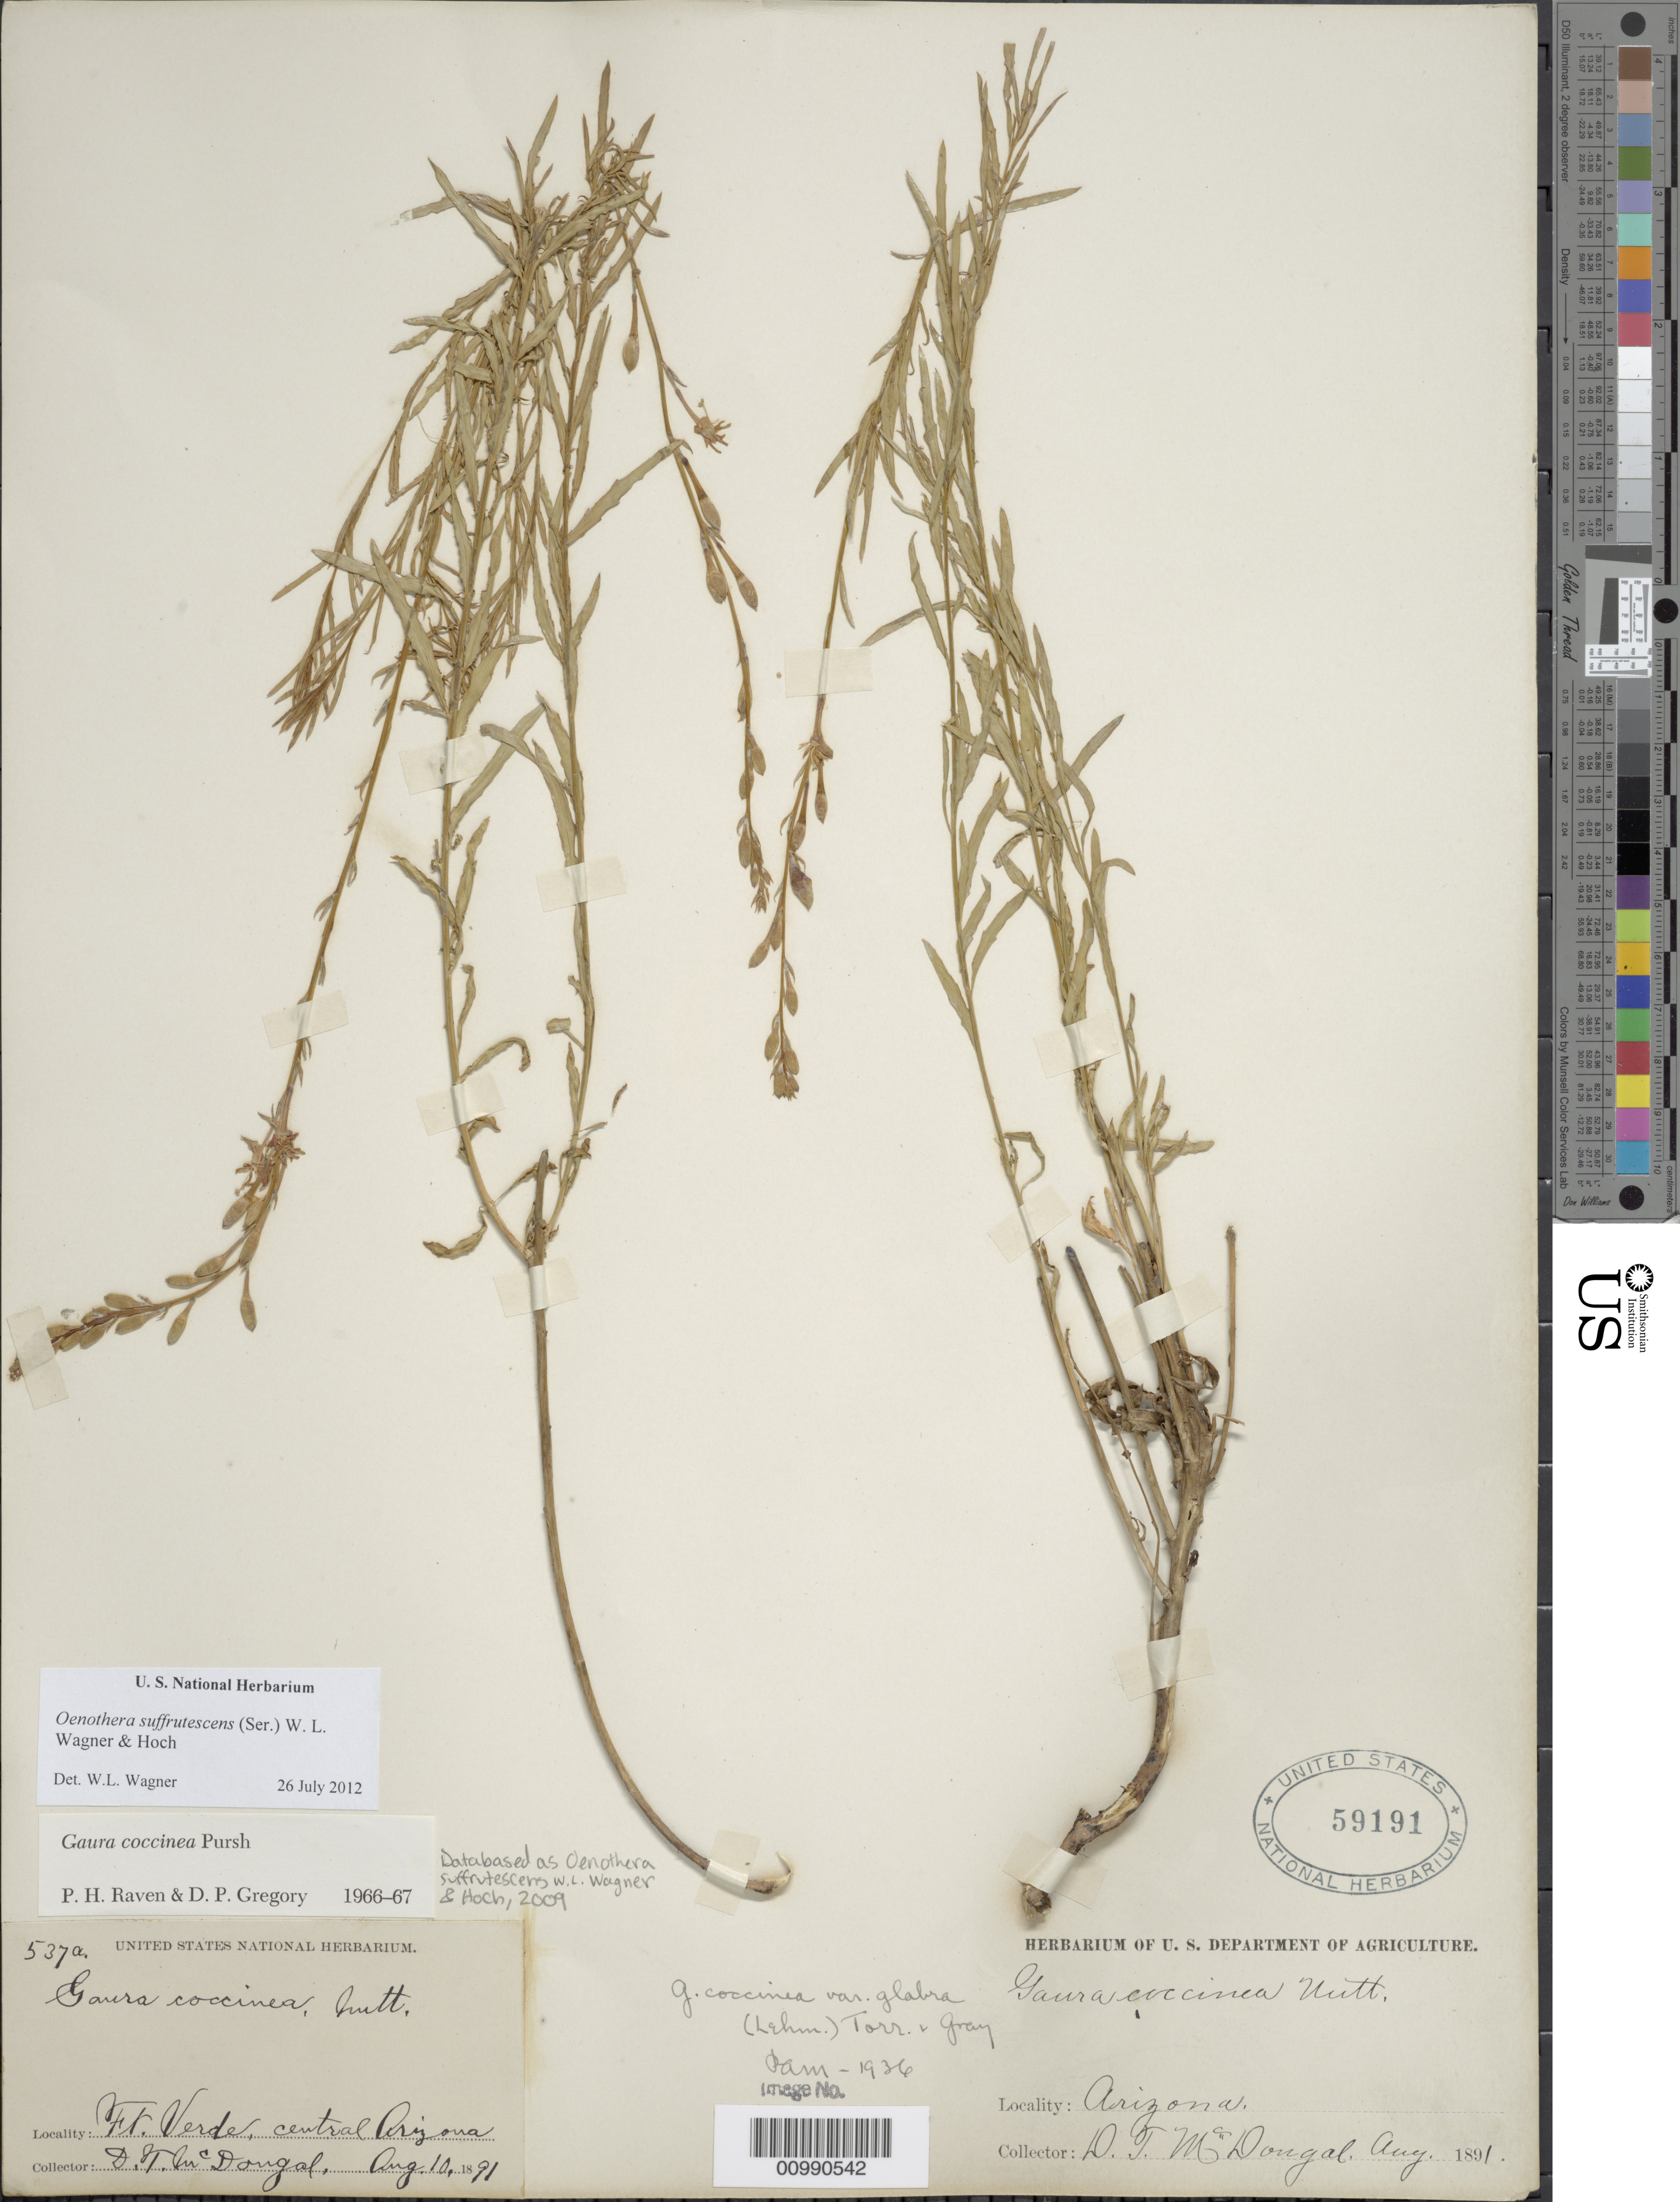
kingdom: Plantae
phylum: Tracheophyta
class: Magnoliopsida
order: Myrtales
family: Onagraceae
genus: Oenothera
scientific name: Oenothera suffrutescens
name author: (Ser.) W.L. Wagner & Hoch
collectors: D. T. MacDougal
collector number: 537a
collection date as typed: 10 Aug 1891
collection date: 1891-08-10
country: United States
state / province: Arizona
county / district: Coconino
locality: Ft. Verde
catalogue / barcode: US 59191